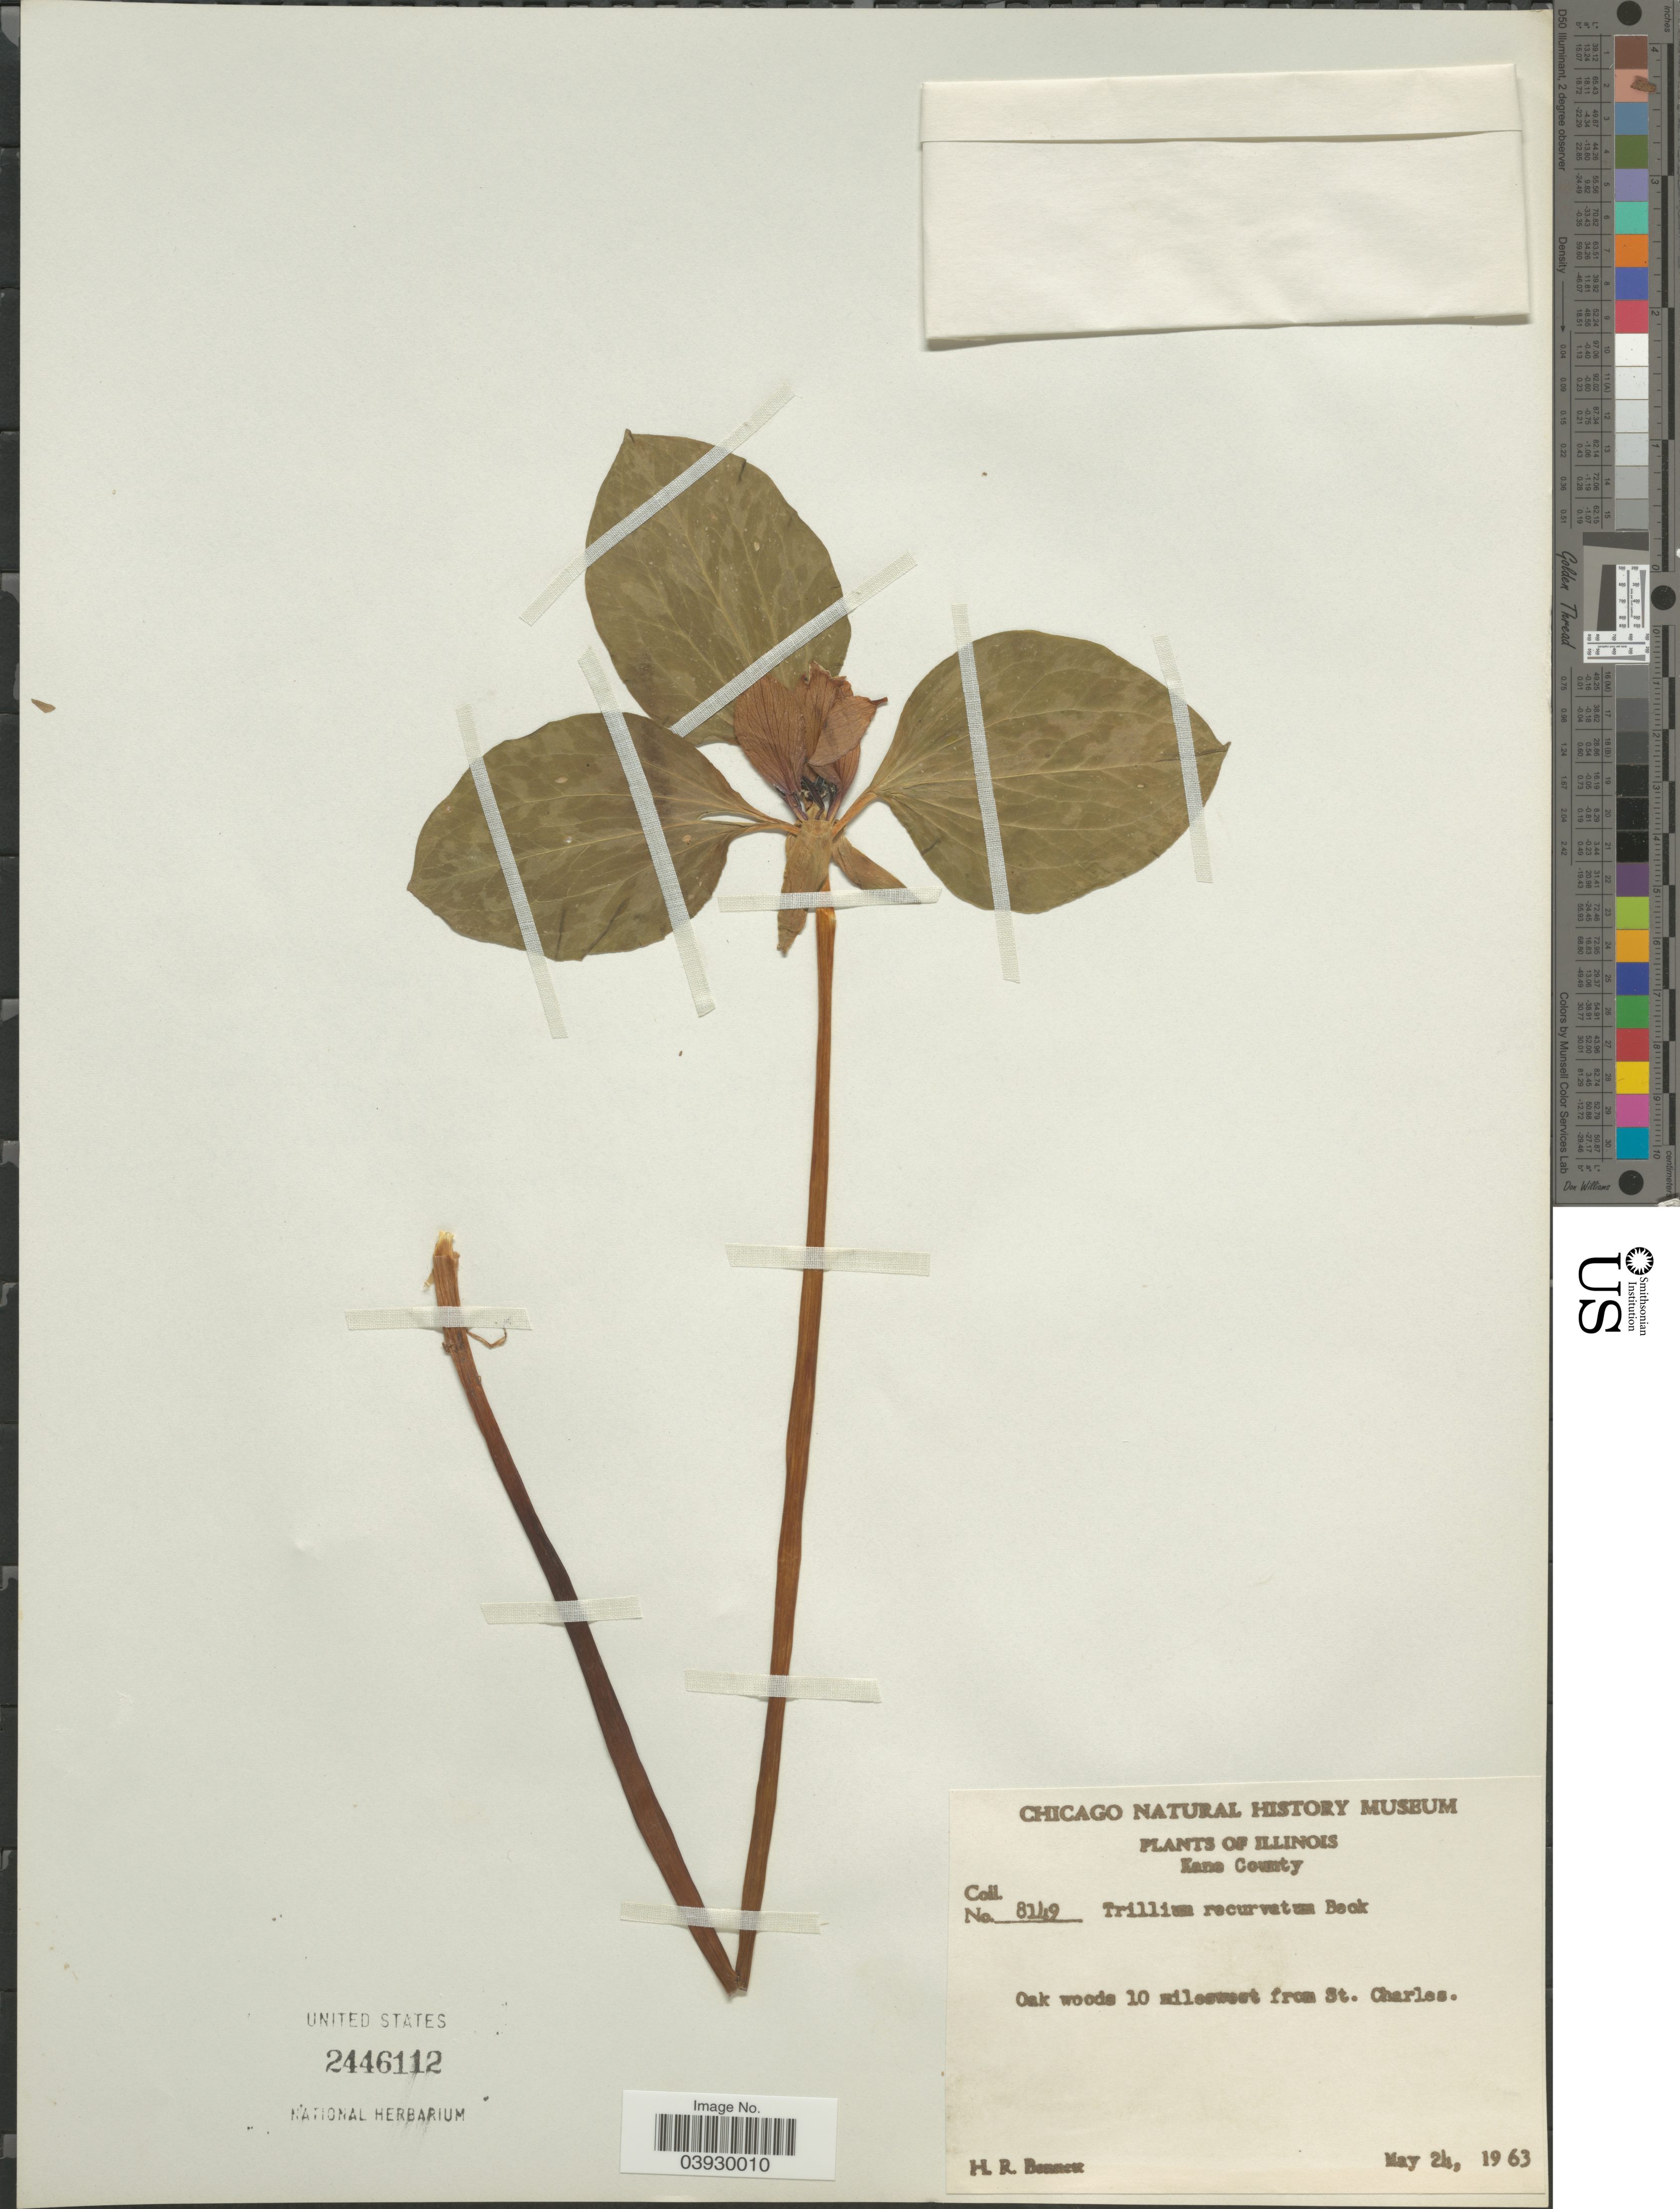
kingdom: Plantae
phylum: Tracheophyta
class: Liliopsida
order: Liliales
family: Melanthiaceae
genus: Trillium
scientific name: Trillium recurvatum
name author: L.C. Beck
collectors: H. R. Bennett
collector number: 8149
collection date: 1963-05-24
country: United States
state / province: Illinois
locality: Kane County. Oak woods 10 mileswest from St. Charles.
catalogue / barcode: US 2446112